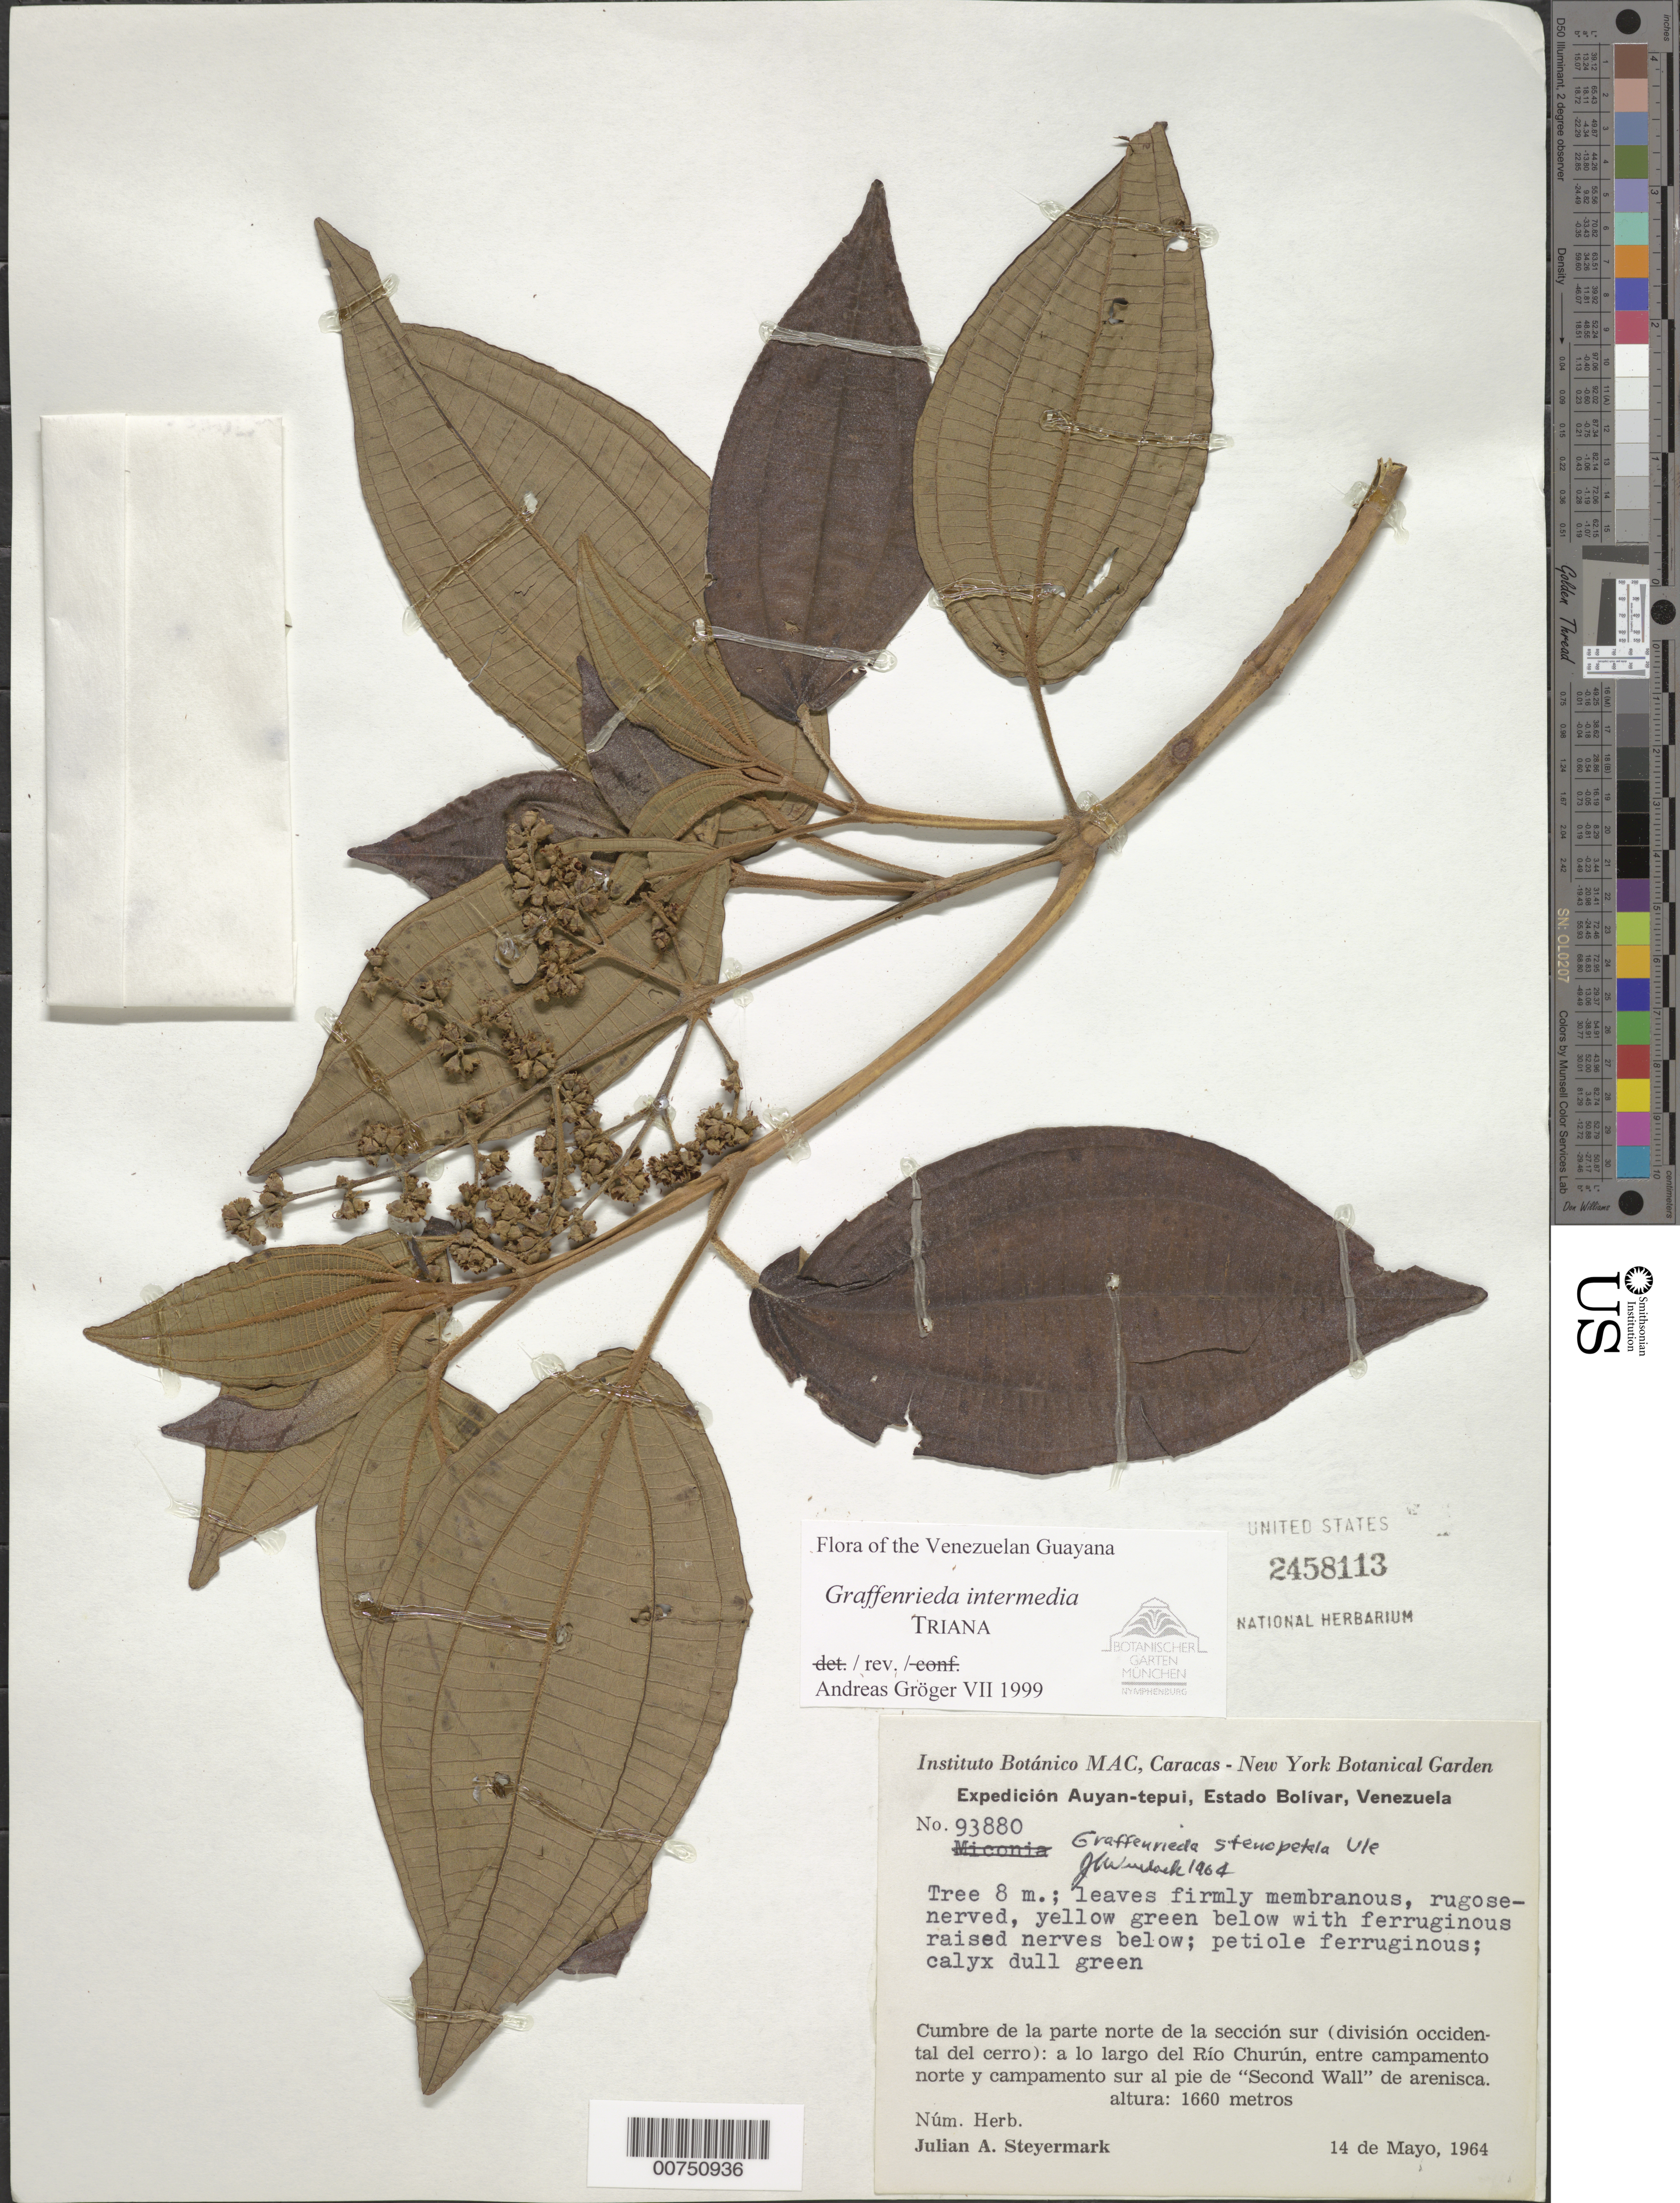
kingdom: Plantae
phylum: Tracheophyta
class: Magnoliopsida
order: Myrtales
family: Melastomataceae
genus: Graffenrieda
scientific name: Graffenrieda intermedia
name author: Triana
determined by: Gröger, A.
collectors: J. Steyermark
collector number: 93880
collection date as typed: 14-May-64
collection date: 1964-05-14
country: Venezuela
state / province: Bolívar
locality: Auyan-tepuí, cumbre de la parte norte de la seccion sur (division occidental del cerro), a lo largo del Río Churún, entre campamento norte y campamento sur al pie de "Second Wall" de arenisca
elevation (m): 1660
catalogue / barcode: US 2458113